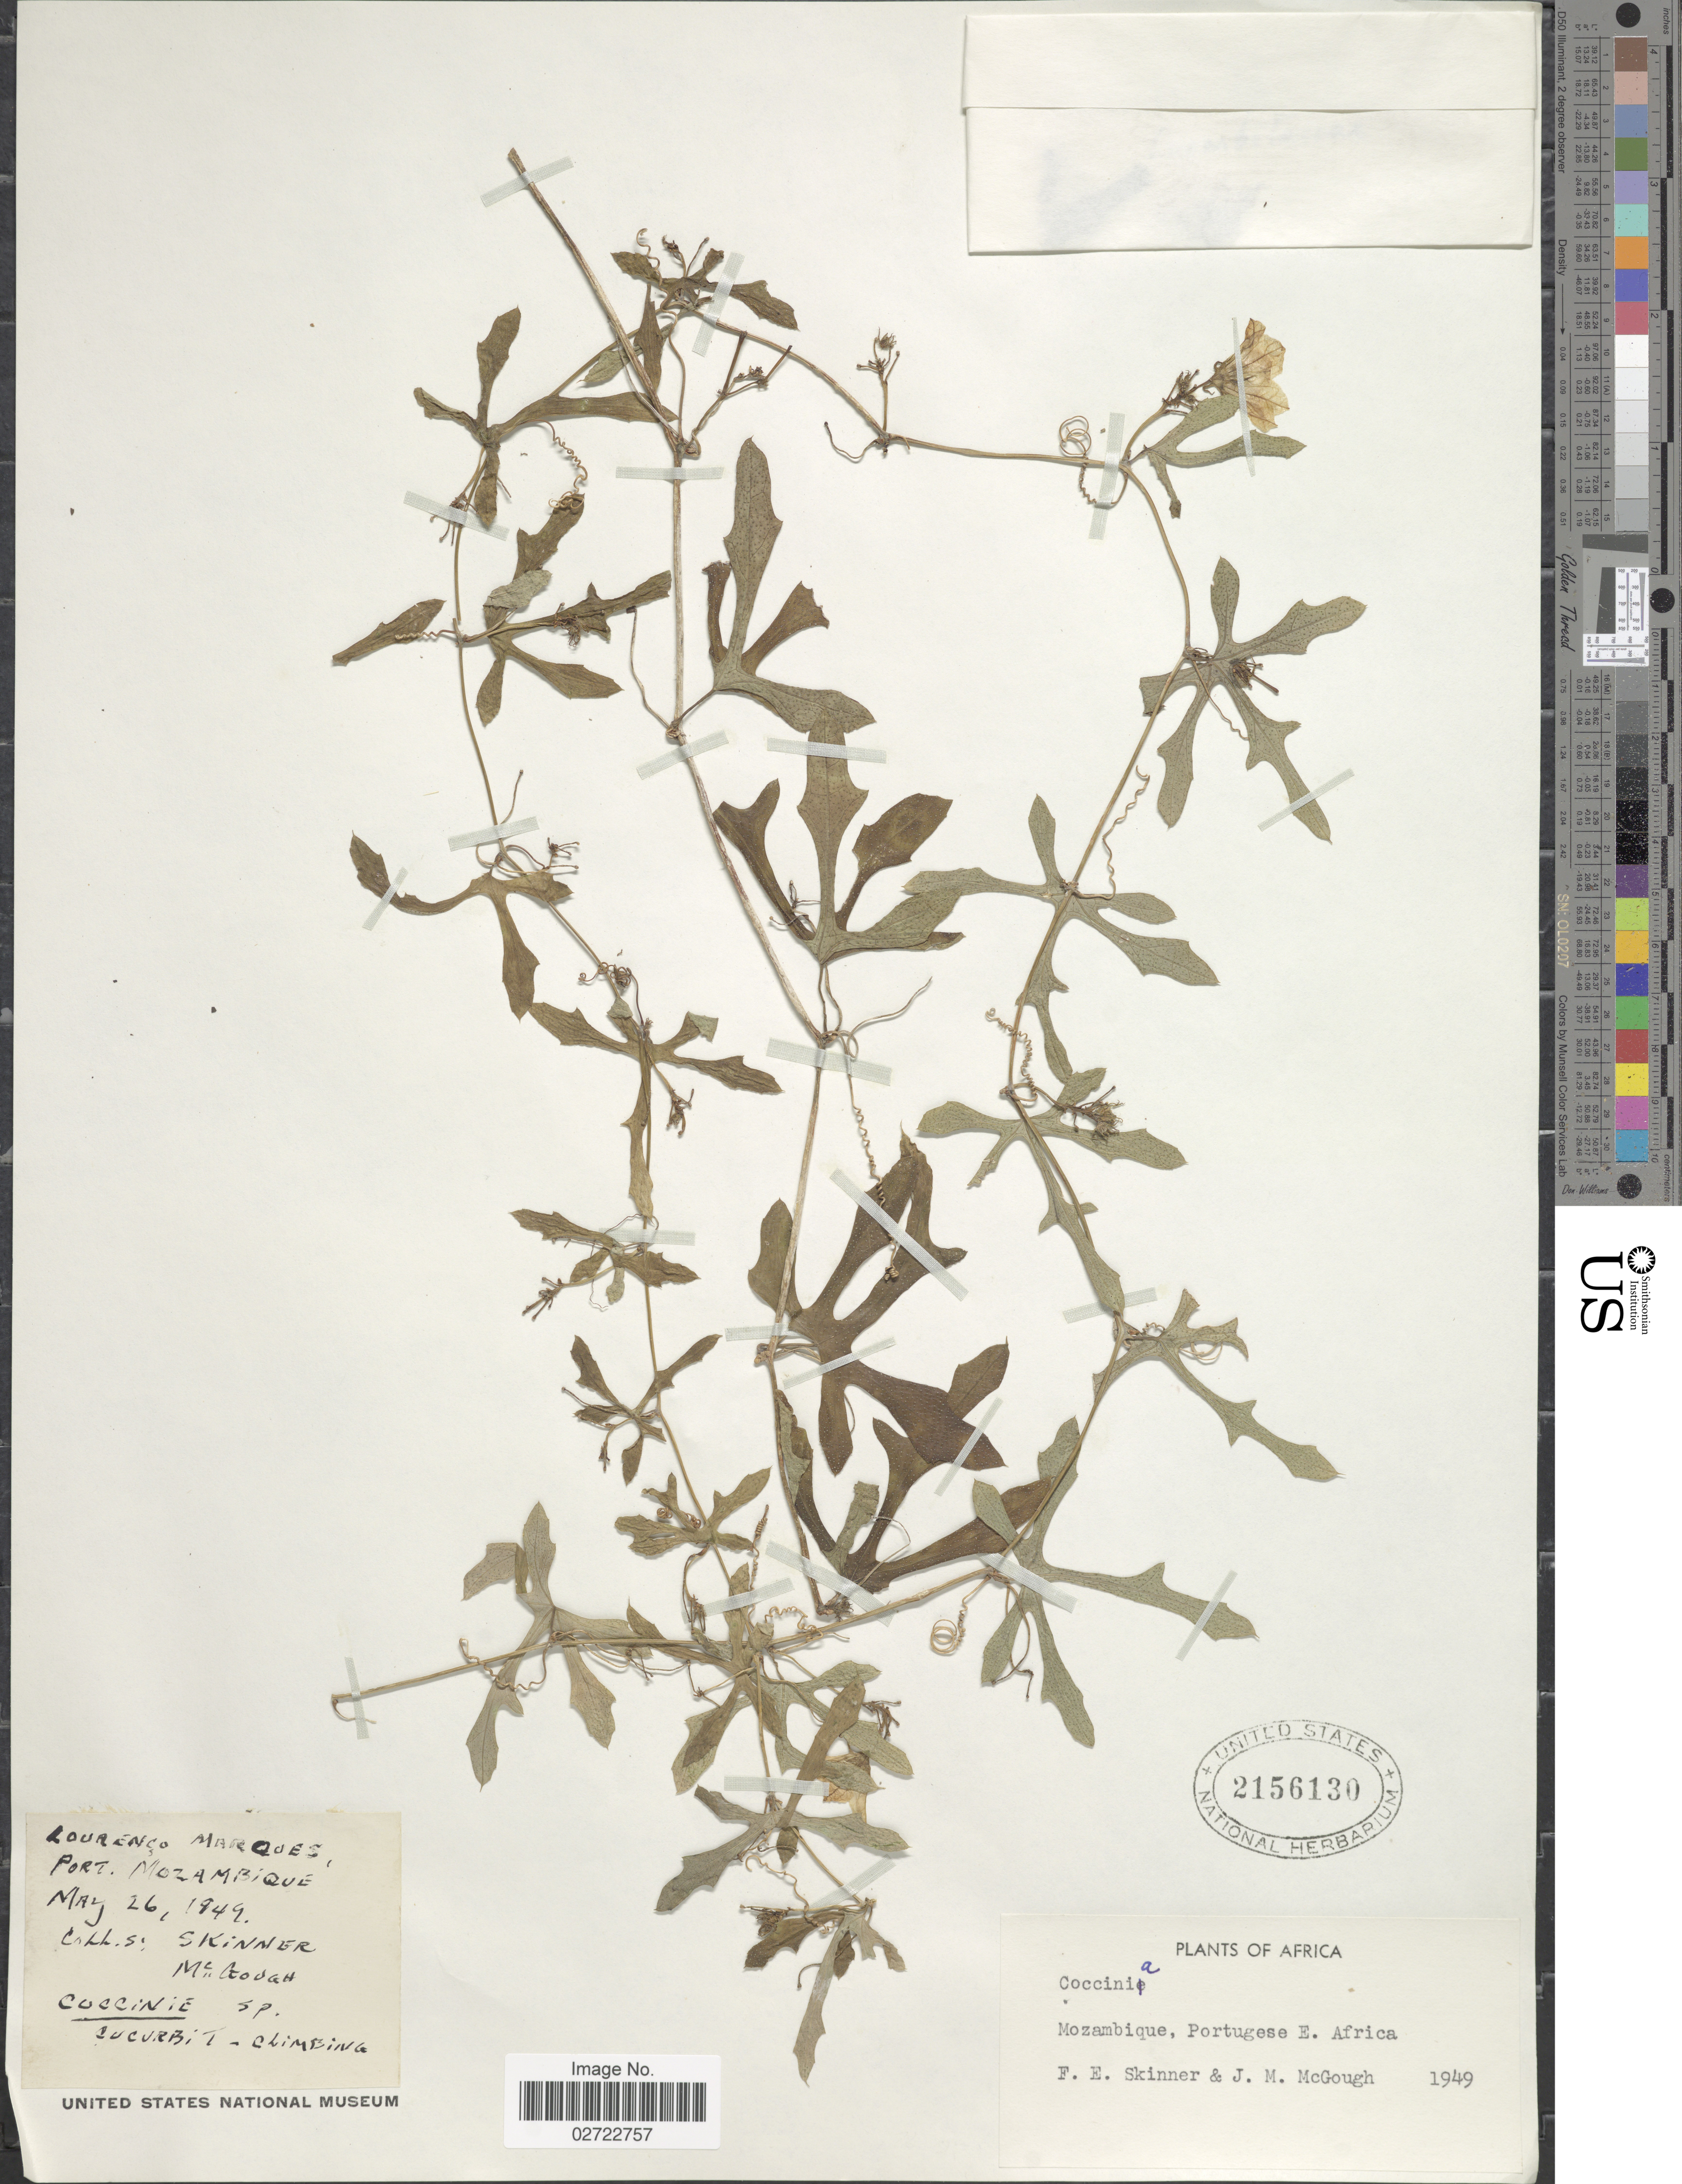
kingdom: Plantae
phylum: Tracheophyta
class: Magnoliopsida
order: Cucurbitales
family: Cucurbitaceae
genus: Coccinia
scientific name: Coccinia sp.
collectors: F. Skinner & J. Mcgough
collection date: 1949-05-26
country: Mozambique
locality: Lourenco Marques. Portugese E. Africa.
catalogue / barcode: US 2156130